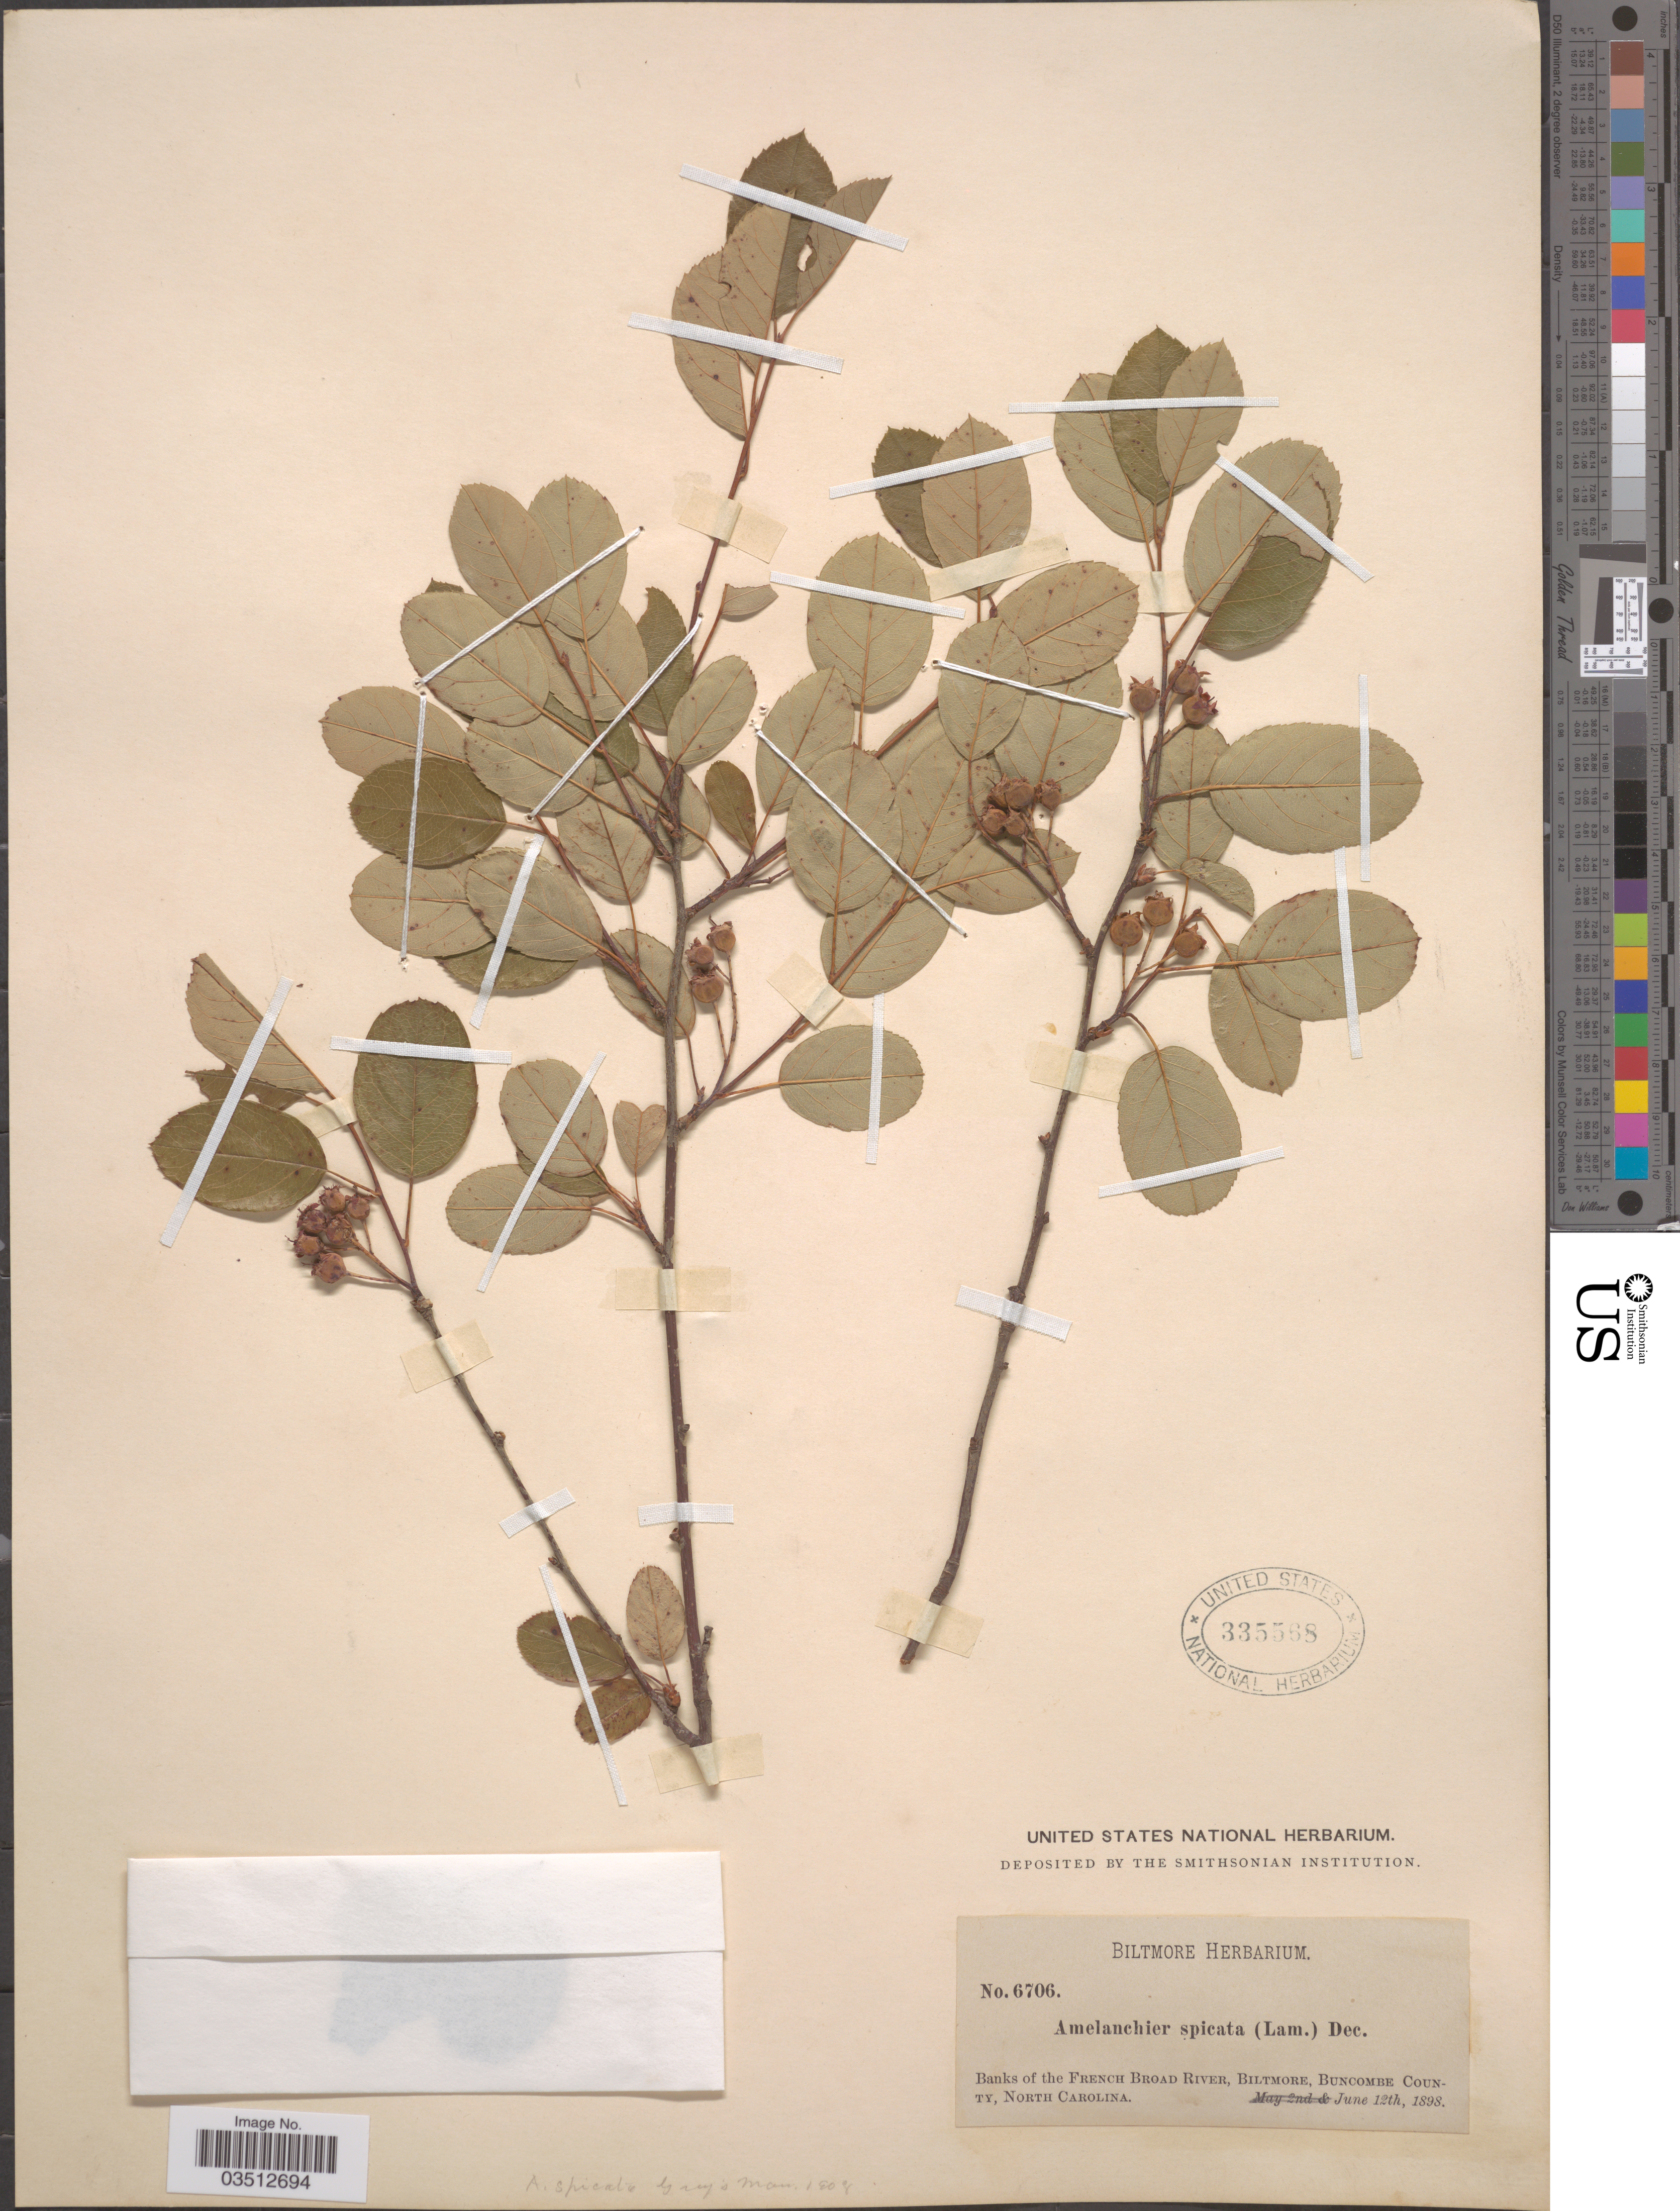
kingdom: Plantae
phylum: Tracheophyta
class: Magnoliopsida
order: Rosales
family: Rosaceae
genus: Amelanchier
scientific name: Amelanchier x spicata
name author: (Lam.) K. Koch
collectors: ex herb. Biltmore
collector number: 6706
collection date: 1898-06-12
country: United States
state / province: North Carolina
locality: Banks of the French Broad River, Biltmore, Buncombe County.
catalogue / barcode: US 335568